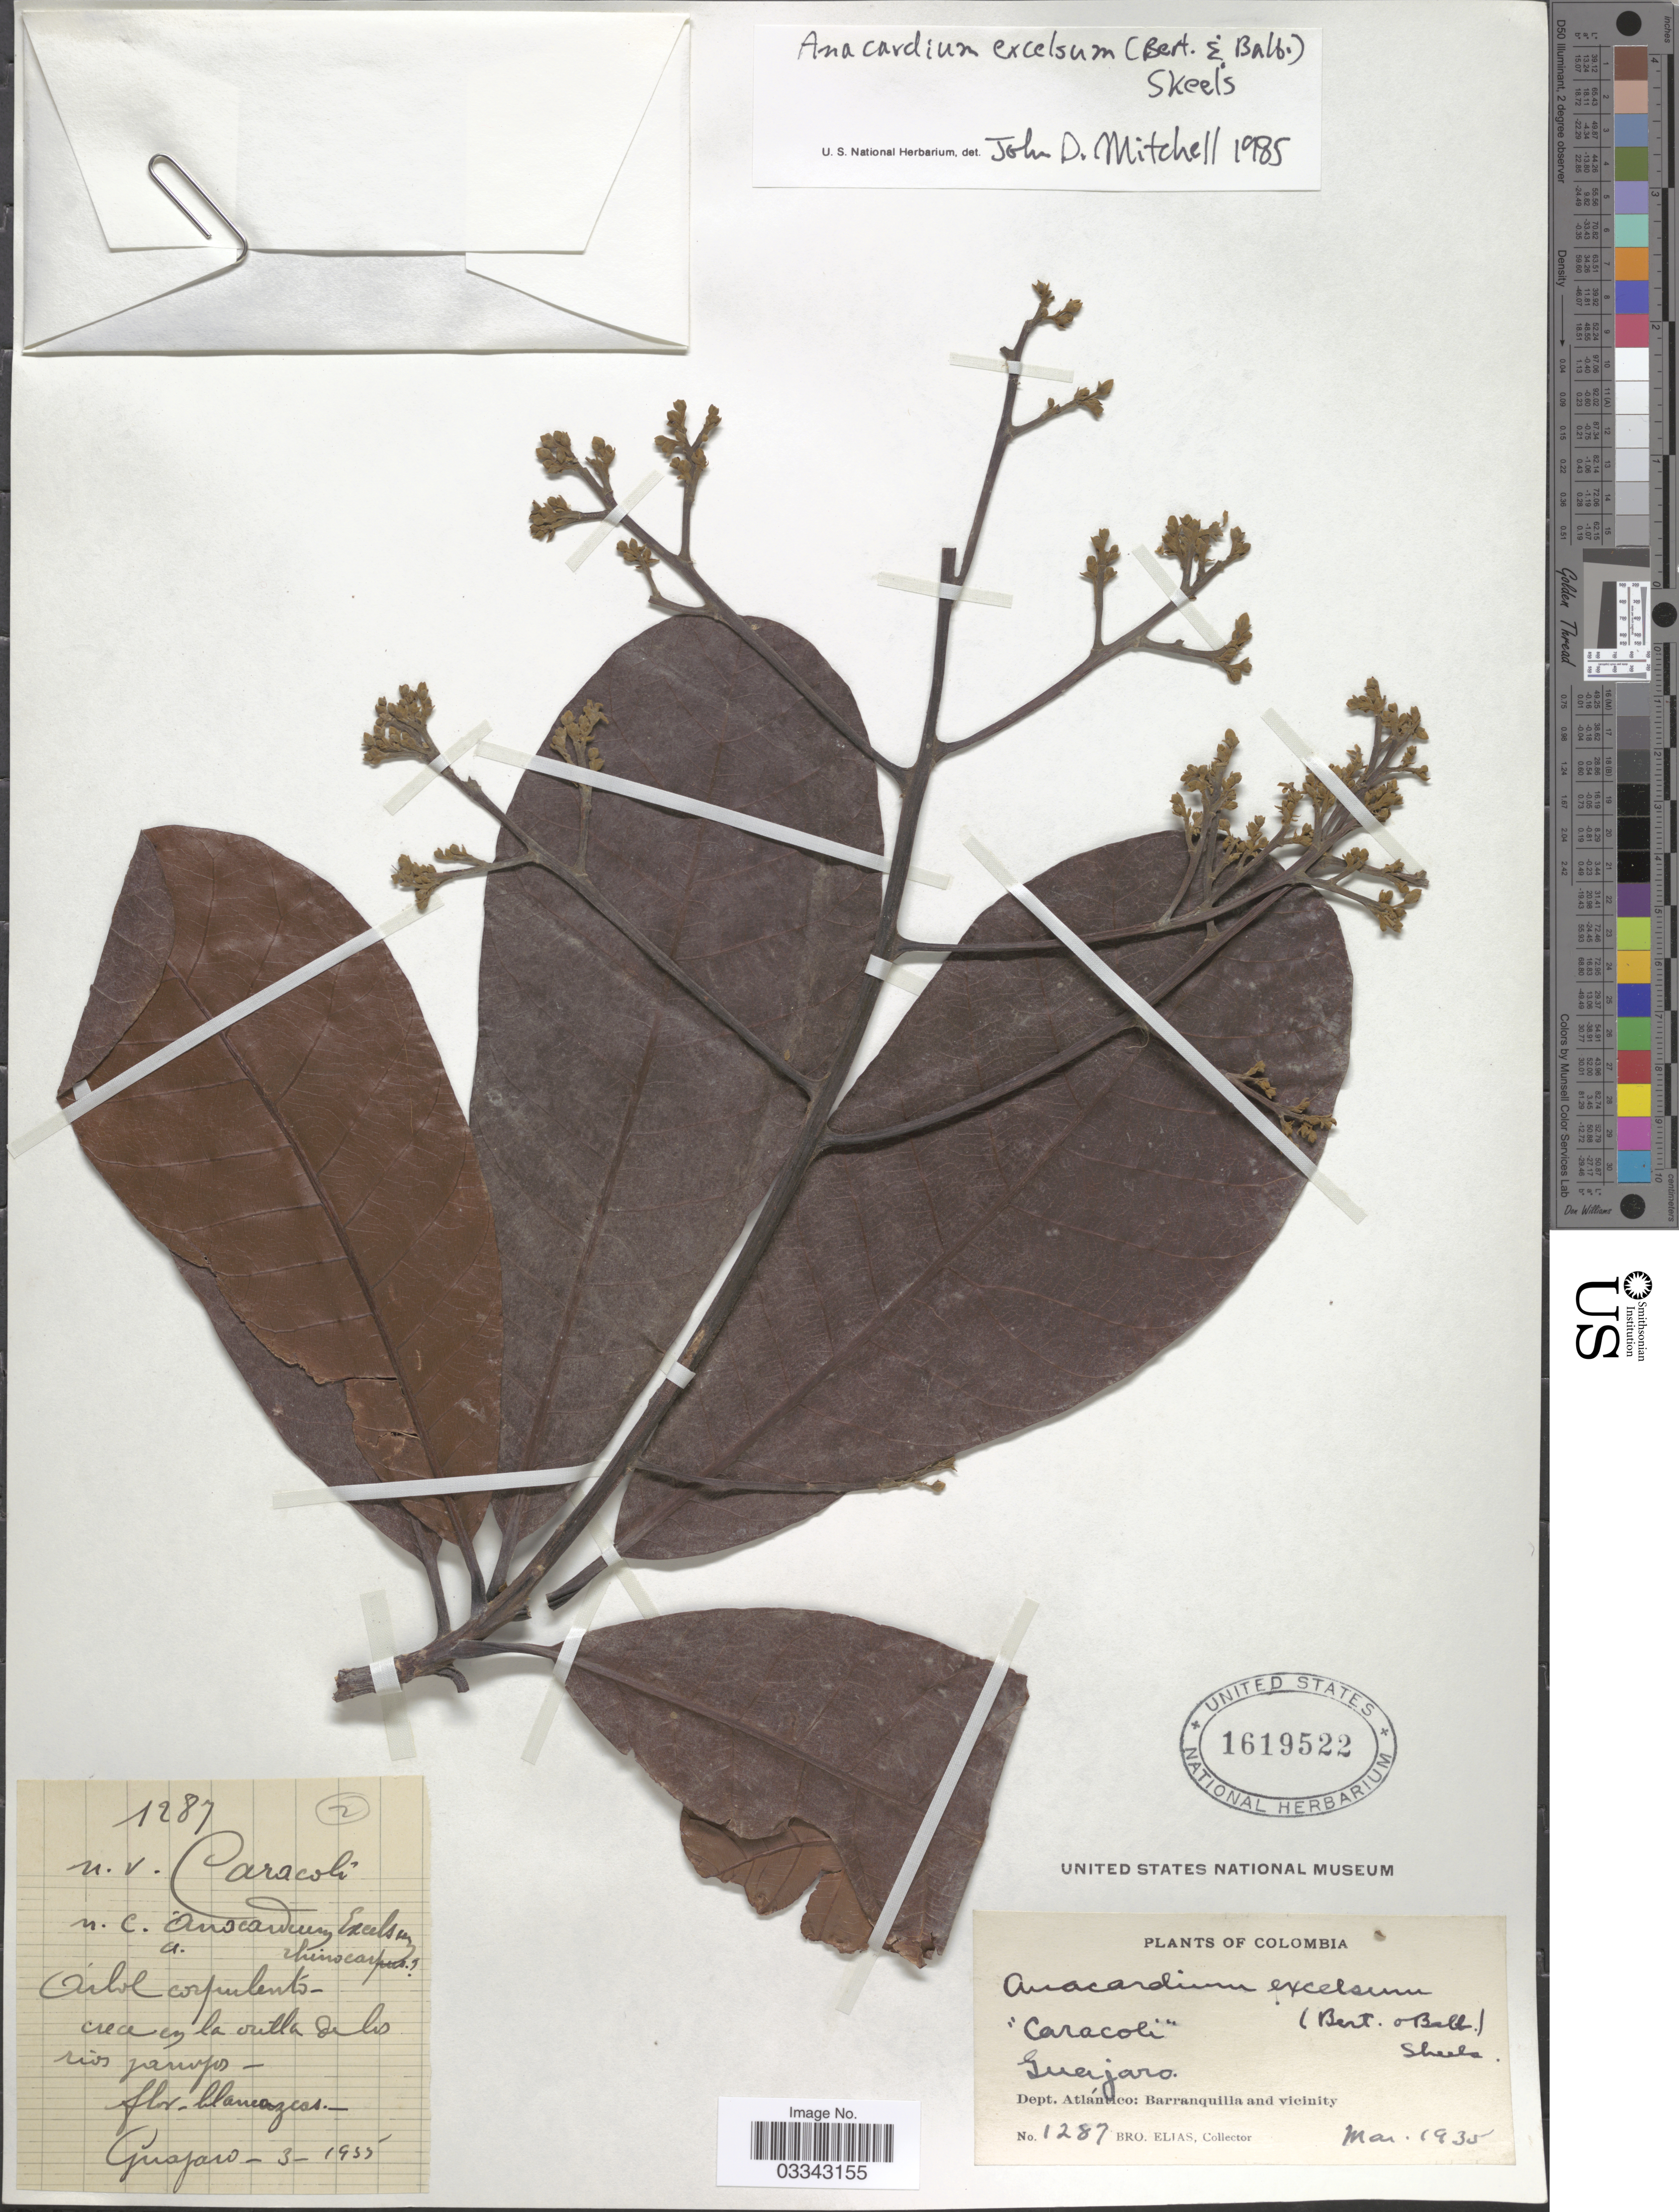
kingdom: Plantae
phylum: Tracheophyta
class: Magnoliopsida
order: Sapindales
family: Anacardiaceae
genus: Anacardium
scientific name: Anacardium excelsum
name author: (Kunth) Skeels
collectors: Bro. Elias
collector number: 1287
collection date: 1935-03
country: Colombia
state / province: Atlántico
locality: Guajaro. Dept. Atlántico: Barranquilla and vicinity.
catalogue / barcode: US 1619522